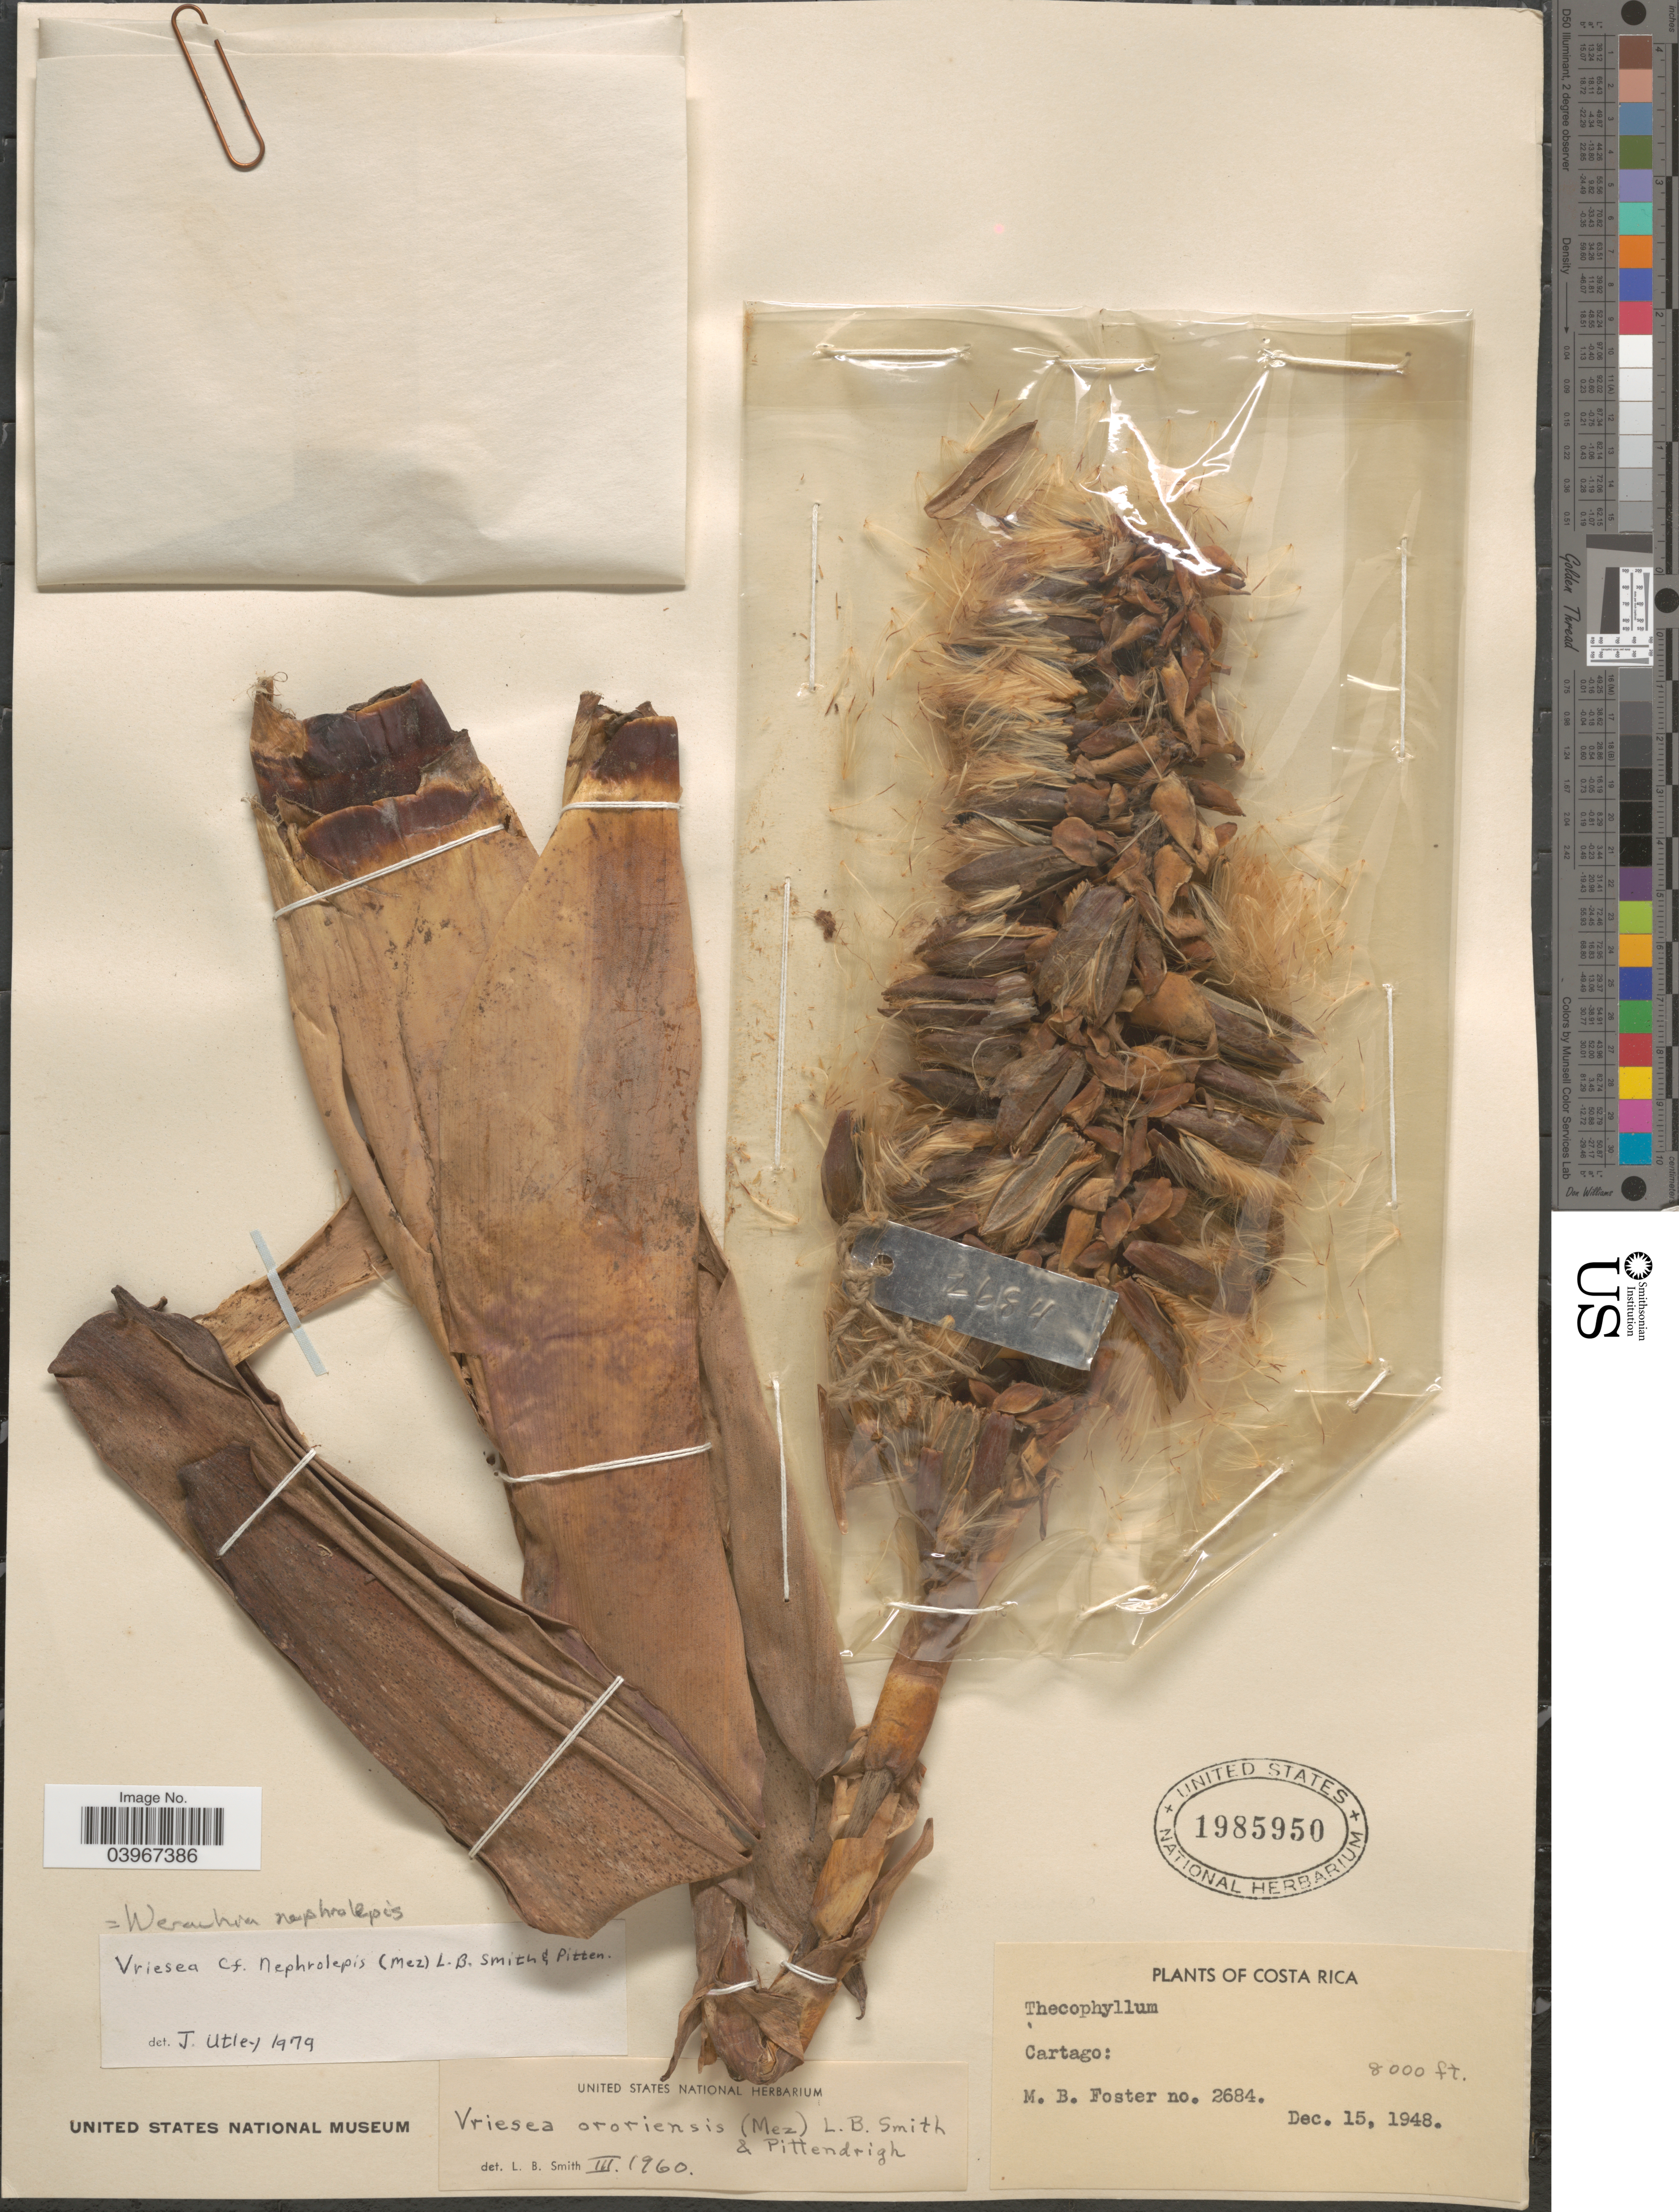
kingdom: Plantae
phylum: Tracheophyta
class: Liliopsida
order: Poales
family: Bromeliaceae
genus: Werauhia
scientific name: Werauhia nephrolepis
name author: (L.B. Sm. & Pittendr.) J.R. Grant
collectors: M. B. Foster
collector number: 2684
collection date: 1948-12-15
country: Costa Rica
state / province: Cartago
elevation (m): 2438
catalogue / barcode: US 1985950